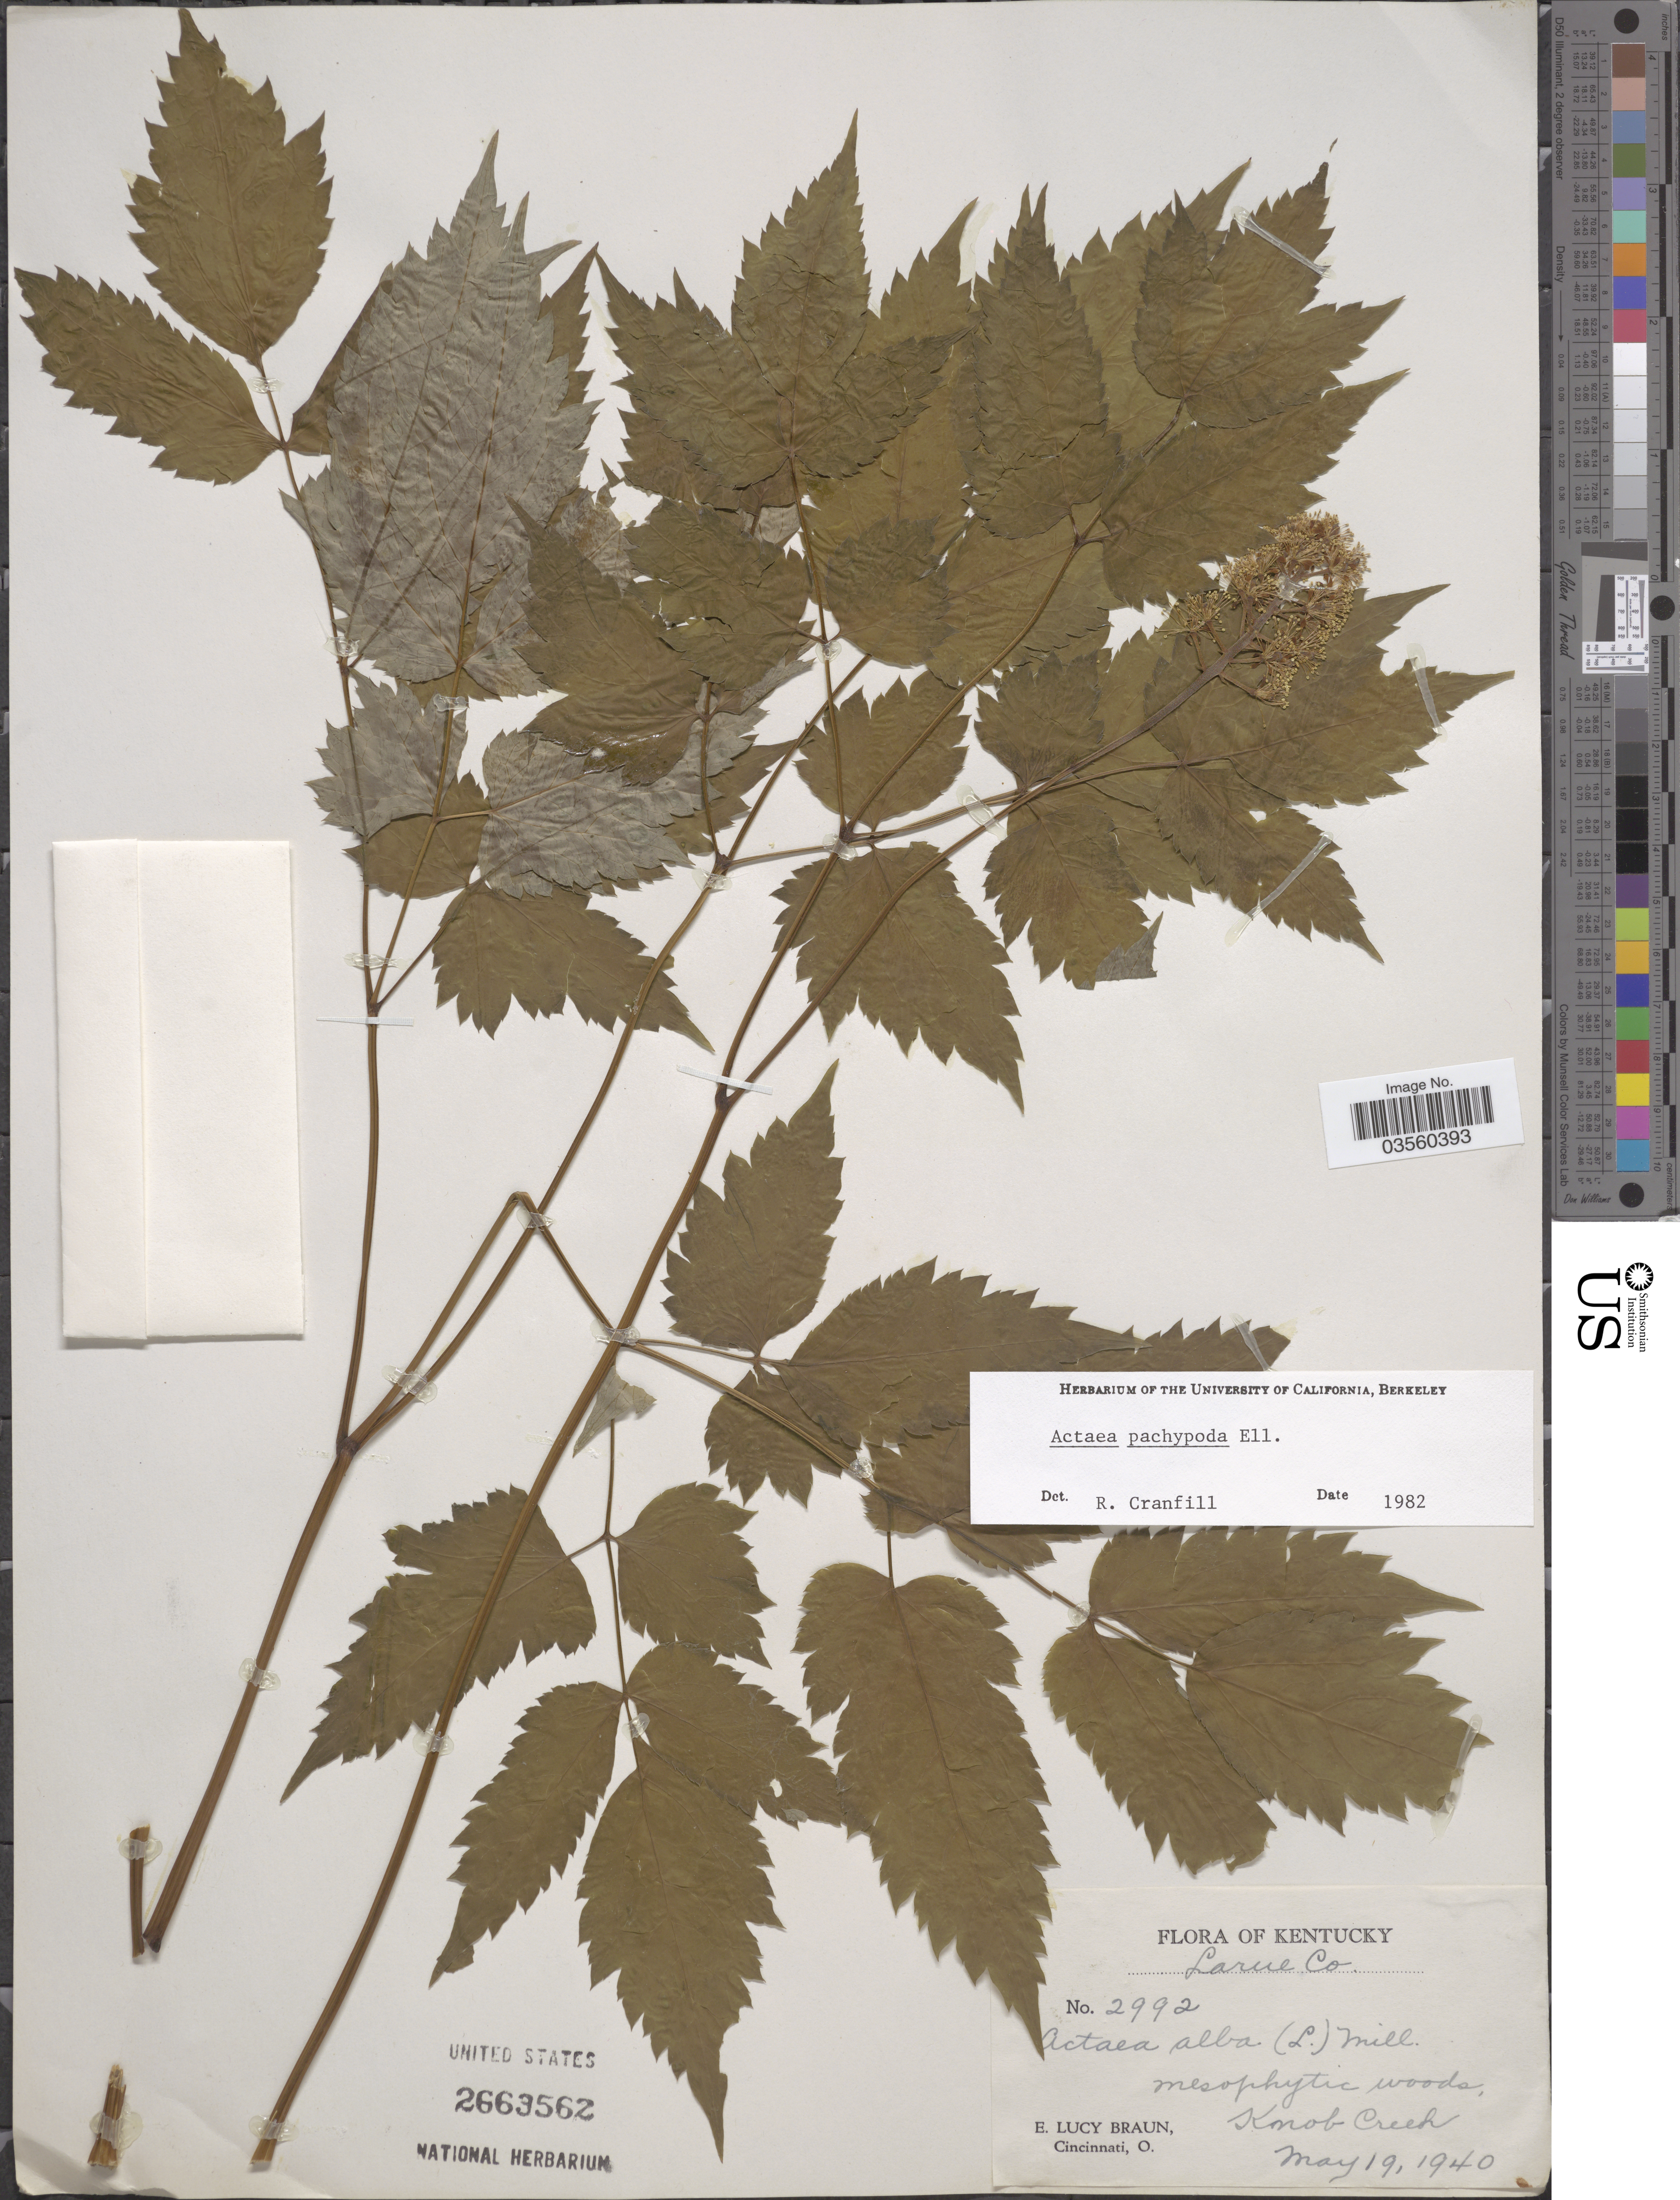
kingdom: Plantae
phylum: Tracheophyta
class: Magnoliopsida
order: Ranunculales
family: Ranunculaceae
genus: Actaea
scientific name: Actaea pachypoda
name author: Elliott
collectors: E. L. Braun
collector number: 2992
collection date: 1940-05-19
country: United States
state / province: Kentucky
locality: Larue Co. Knob Creek.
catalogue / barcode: US 2663562